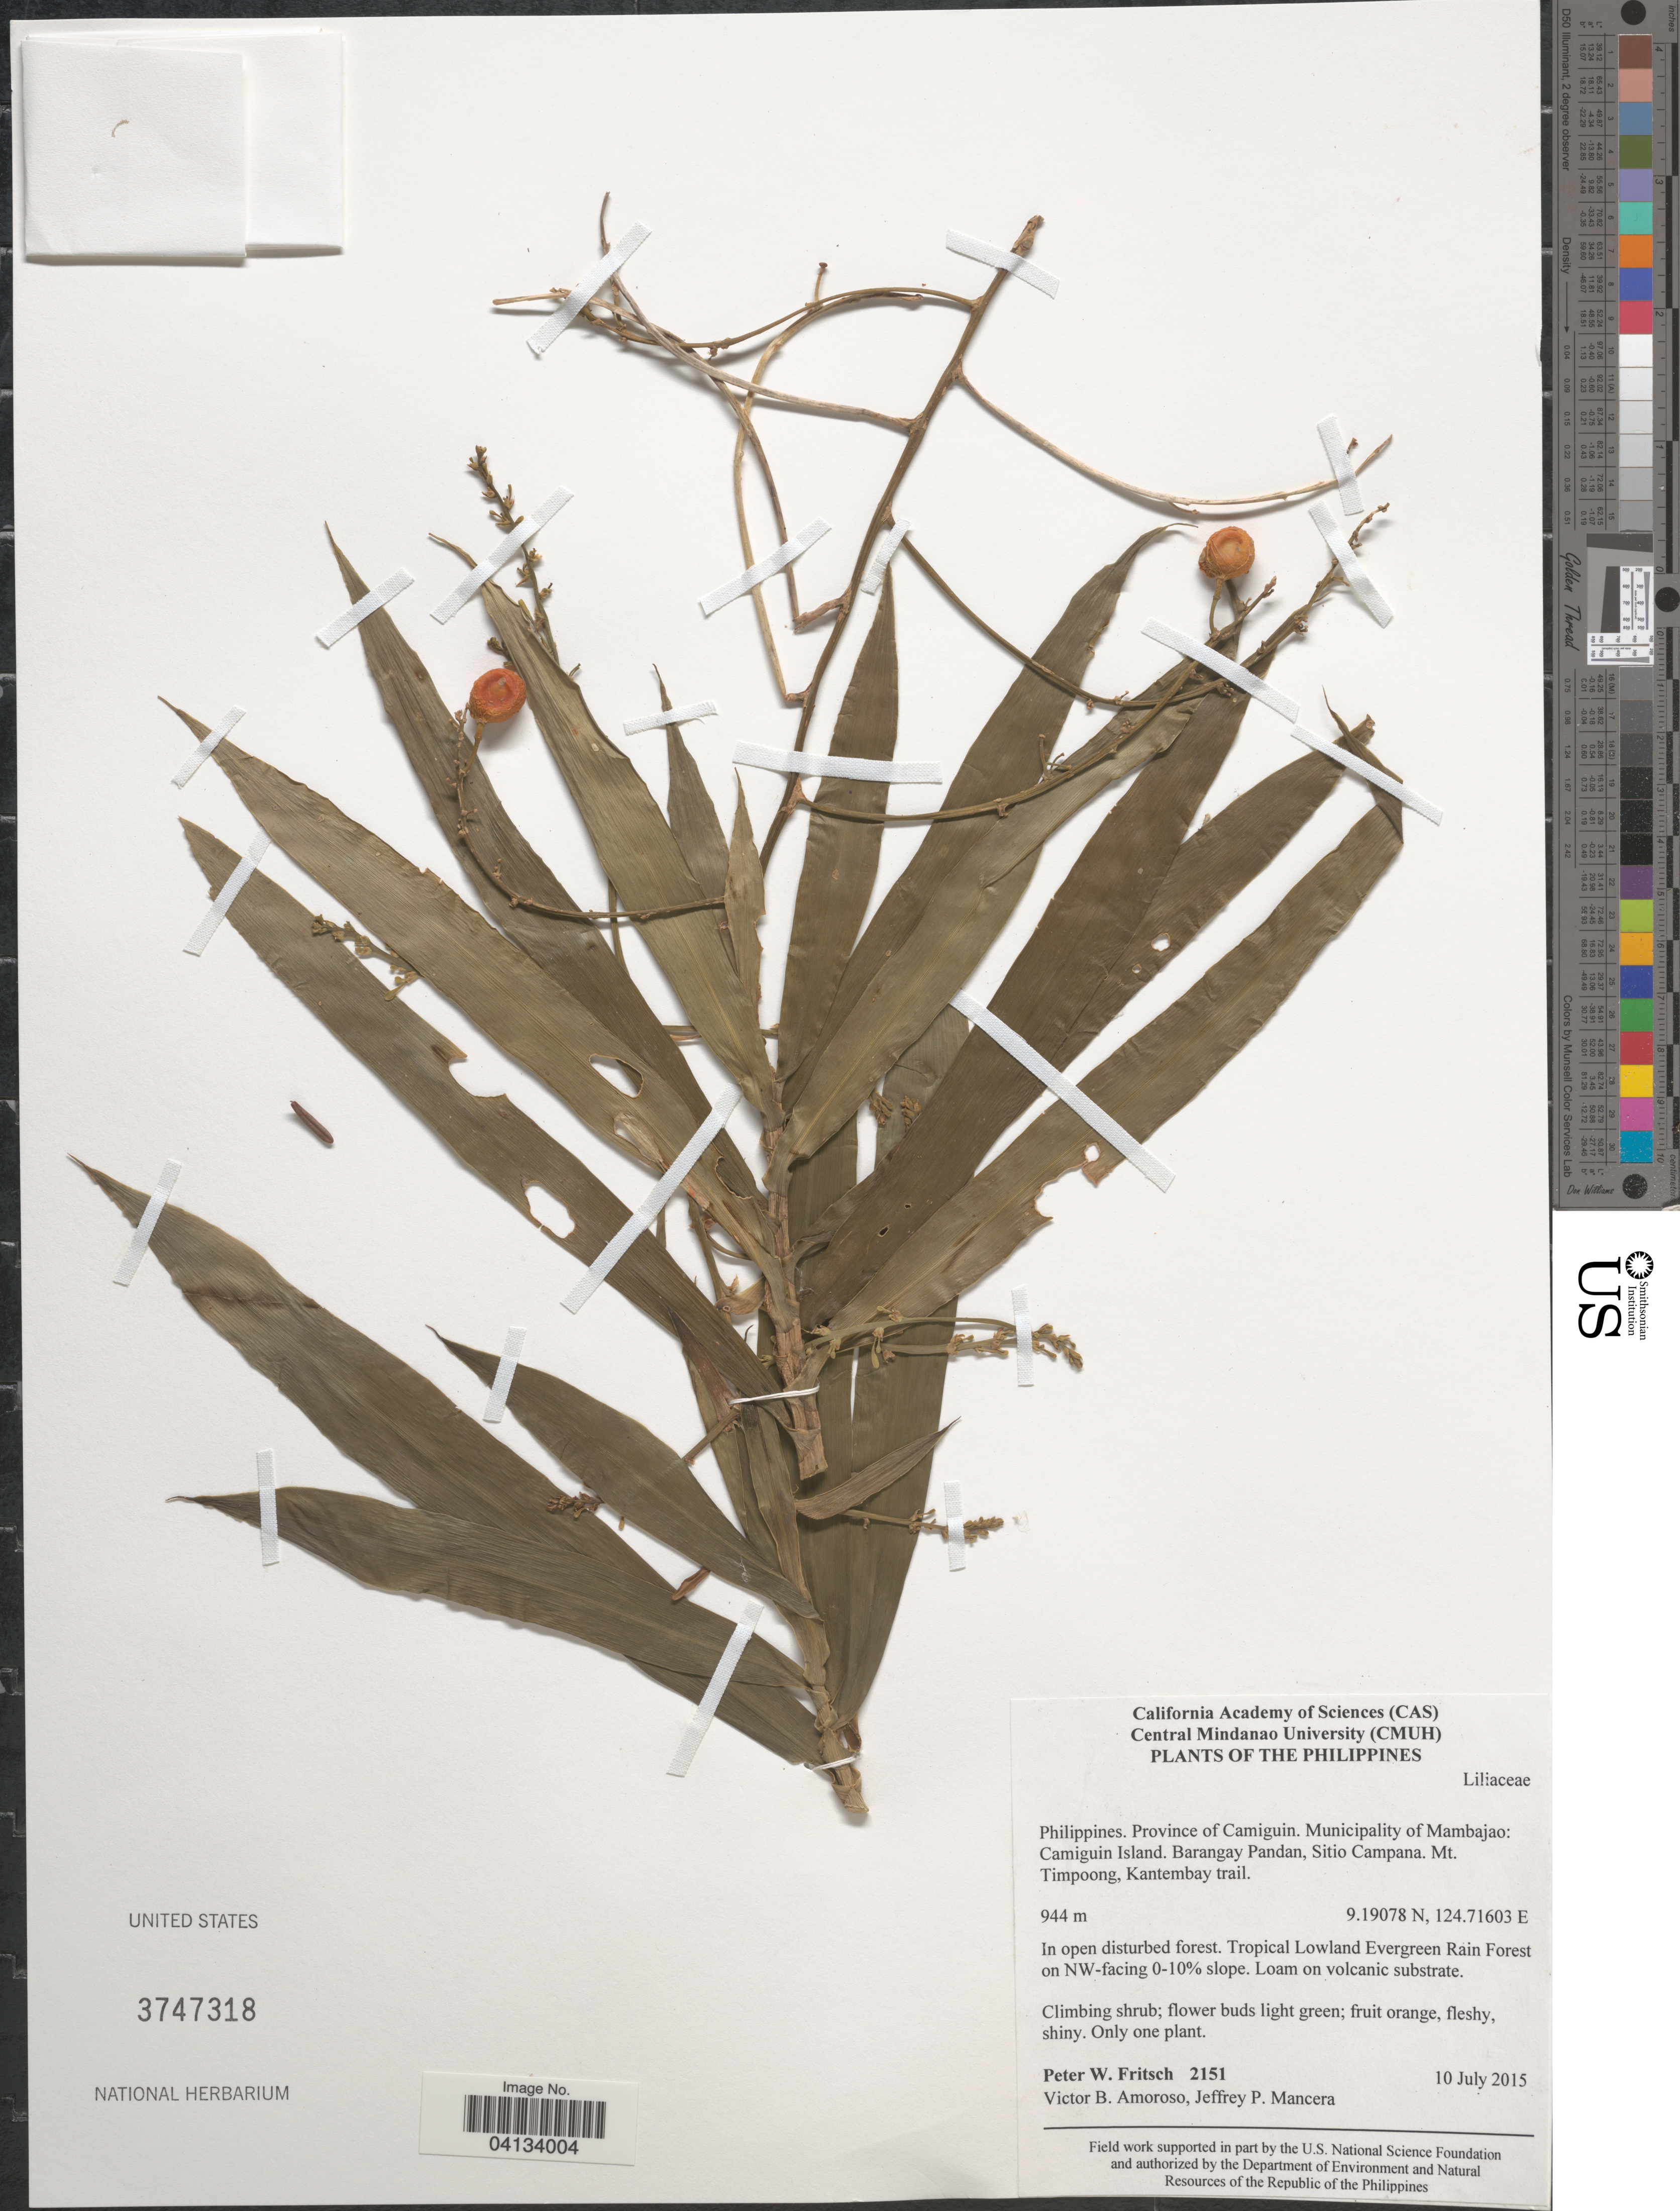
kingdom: Plantae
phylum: Tracheophyta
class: Liliopsida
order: Liliales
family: Liliaceae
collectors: P. W. Fritsch, V. Amoroso & J. Mancera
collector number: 2151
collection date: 2015-07-10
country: Philippines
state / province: Northern Mindanao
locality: Province of Camiguin. Municipality of Mambajao: Camiguin Island. Barangay Pandan, Sitio Campana. Mt. Timpoong, Kantembay trail. Tropical Lowland Evergreen Rain Forest on NW-facing 0-10% slope.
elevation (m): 944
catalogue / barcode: US 3747318